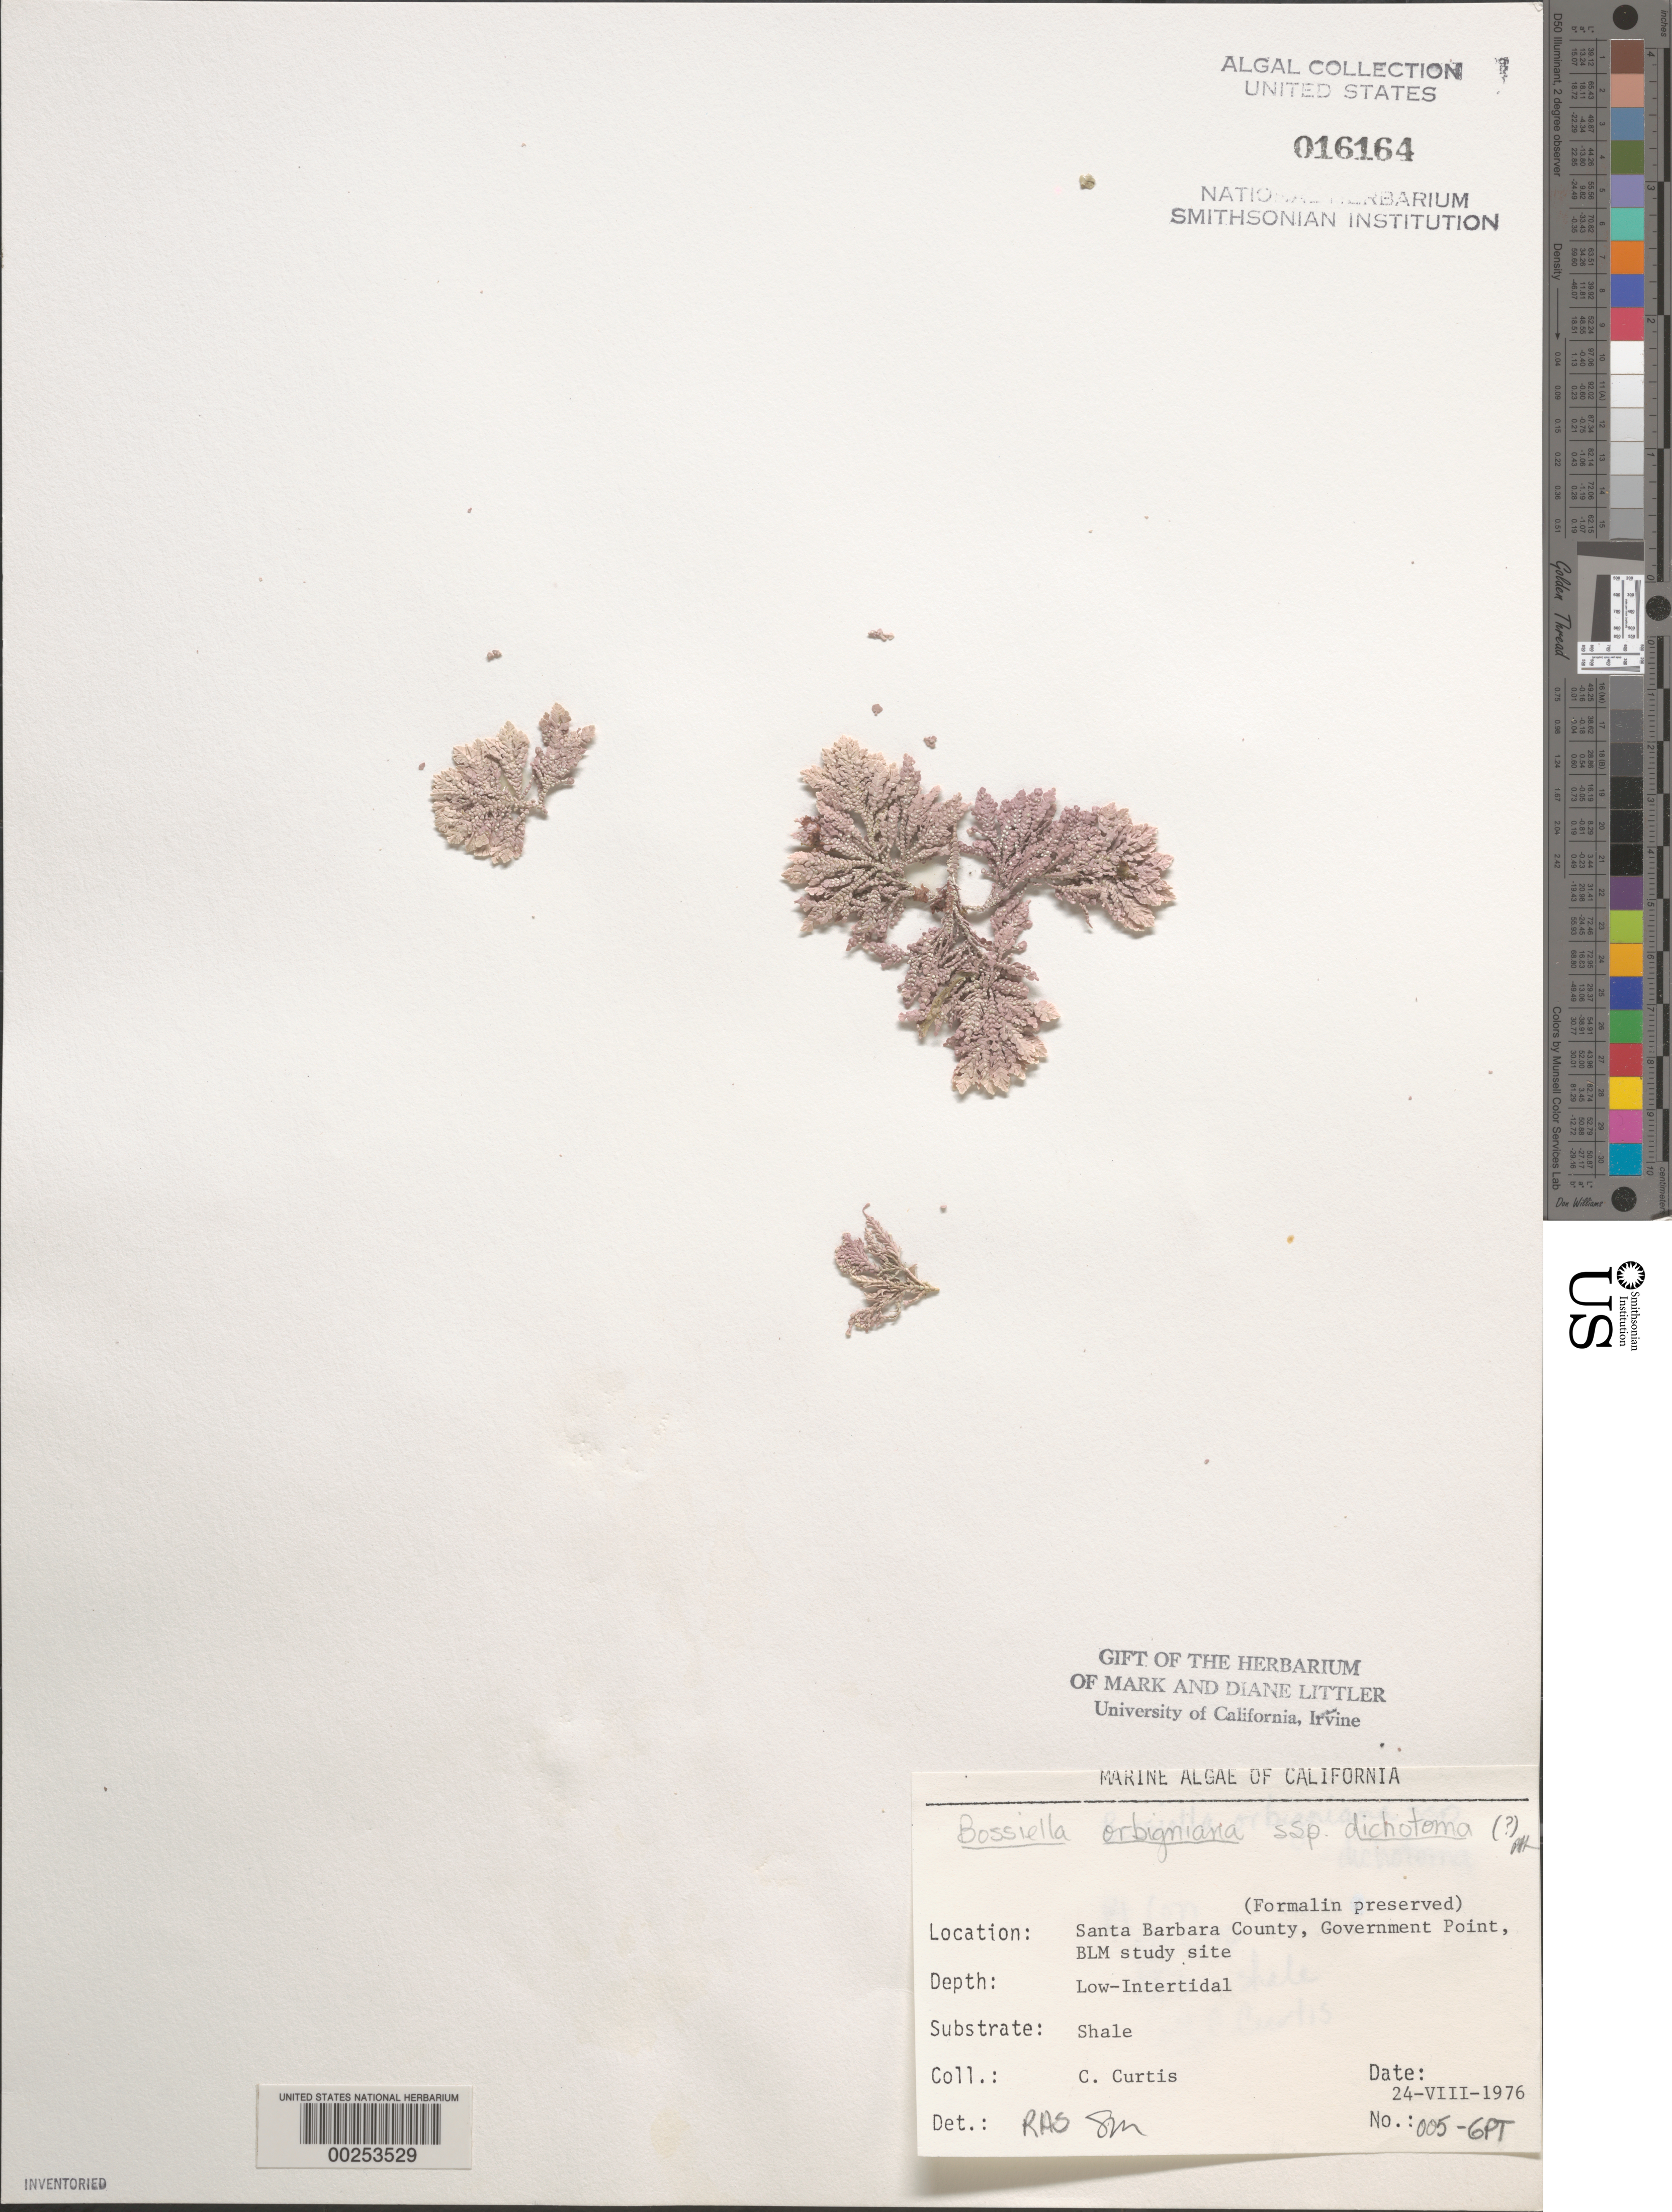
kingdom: Plantae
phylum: Rhodophyta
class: Florideophyceae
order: Corallinales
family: Corallinaceae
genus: Bossiella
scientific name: Bossiella orbigniana subsp. dichotoma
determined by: Sims, Robert H.; Murray, S. N.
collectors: C. Curtis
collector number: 005-gpt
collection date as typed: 24 Aug 1976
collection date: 1976-08-24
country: United States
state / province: California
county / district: Santa Barbara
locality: Government Point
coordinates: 34 26'31"N, 120 24'06"W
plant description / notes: BLM-SOCALBIGHT Rocky Intertidal Survey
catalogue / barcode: US 16164